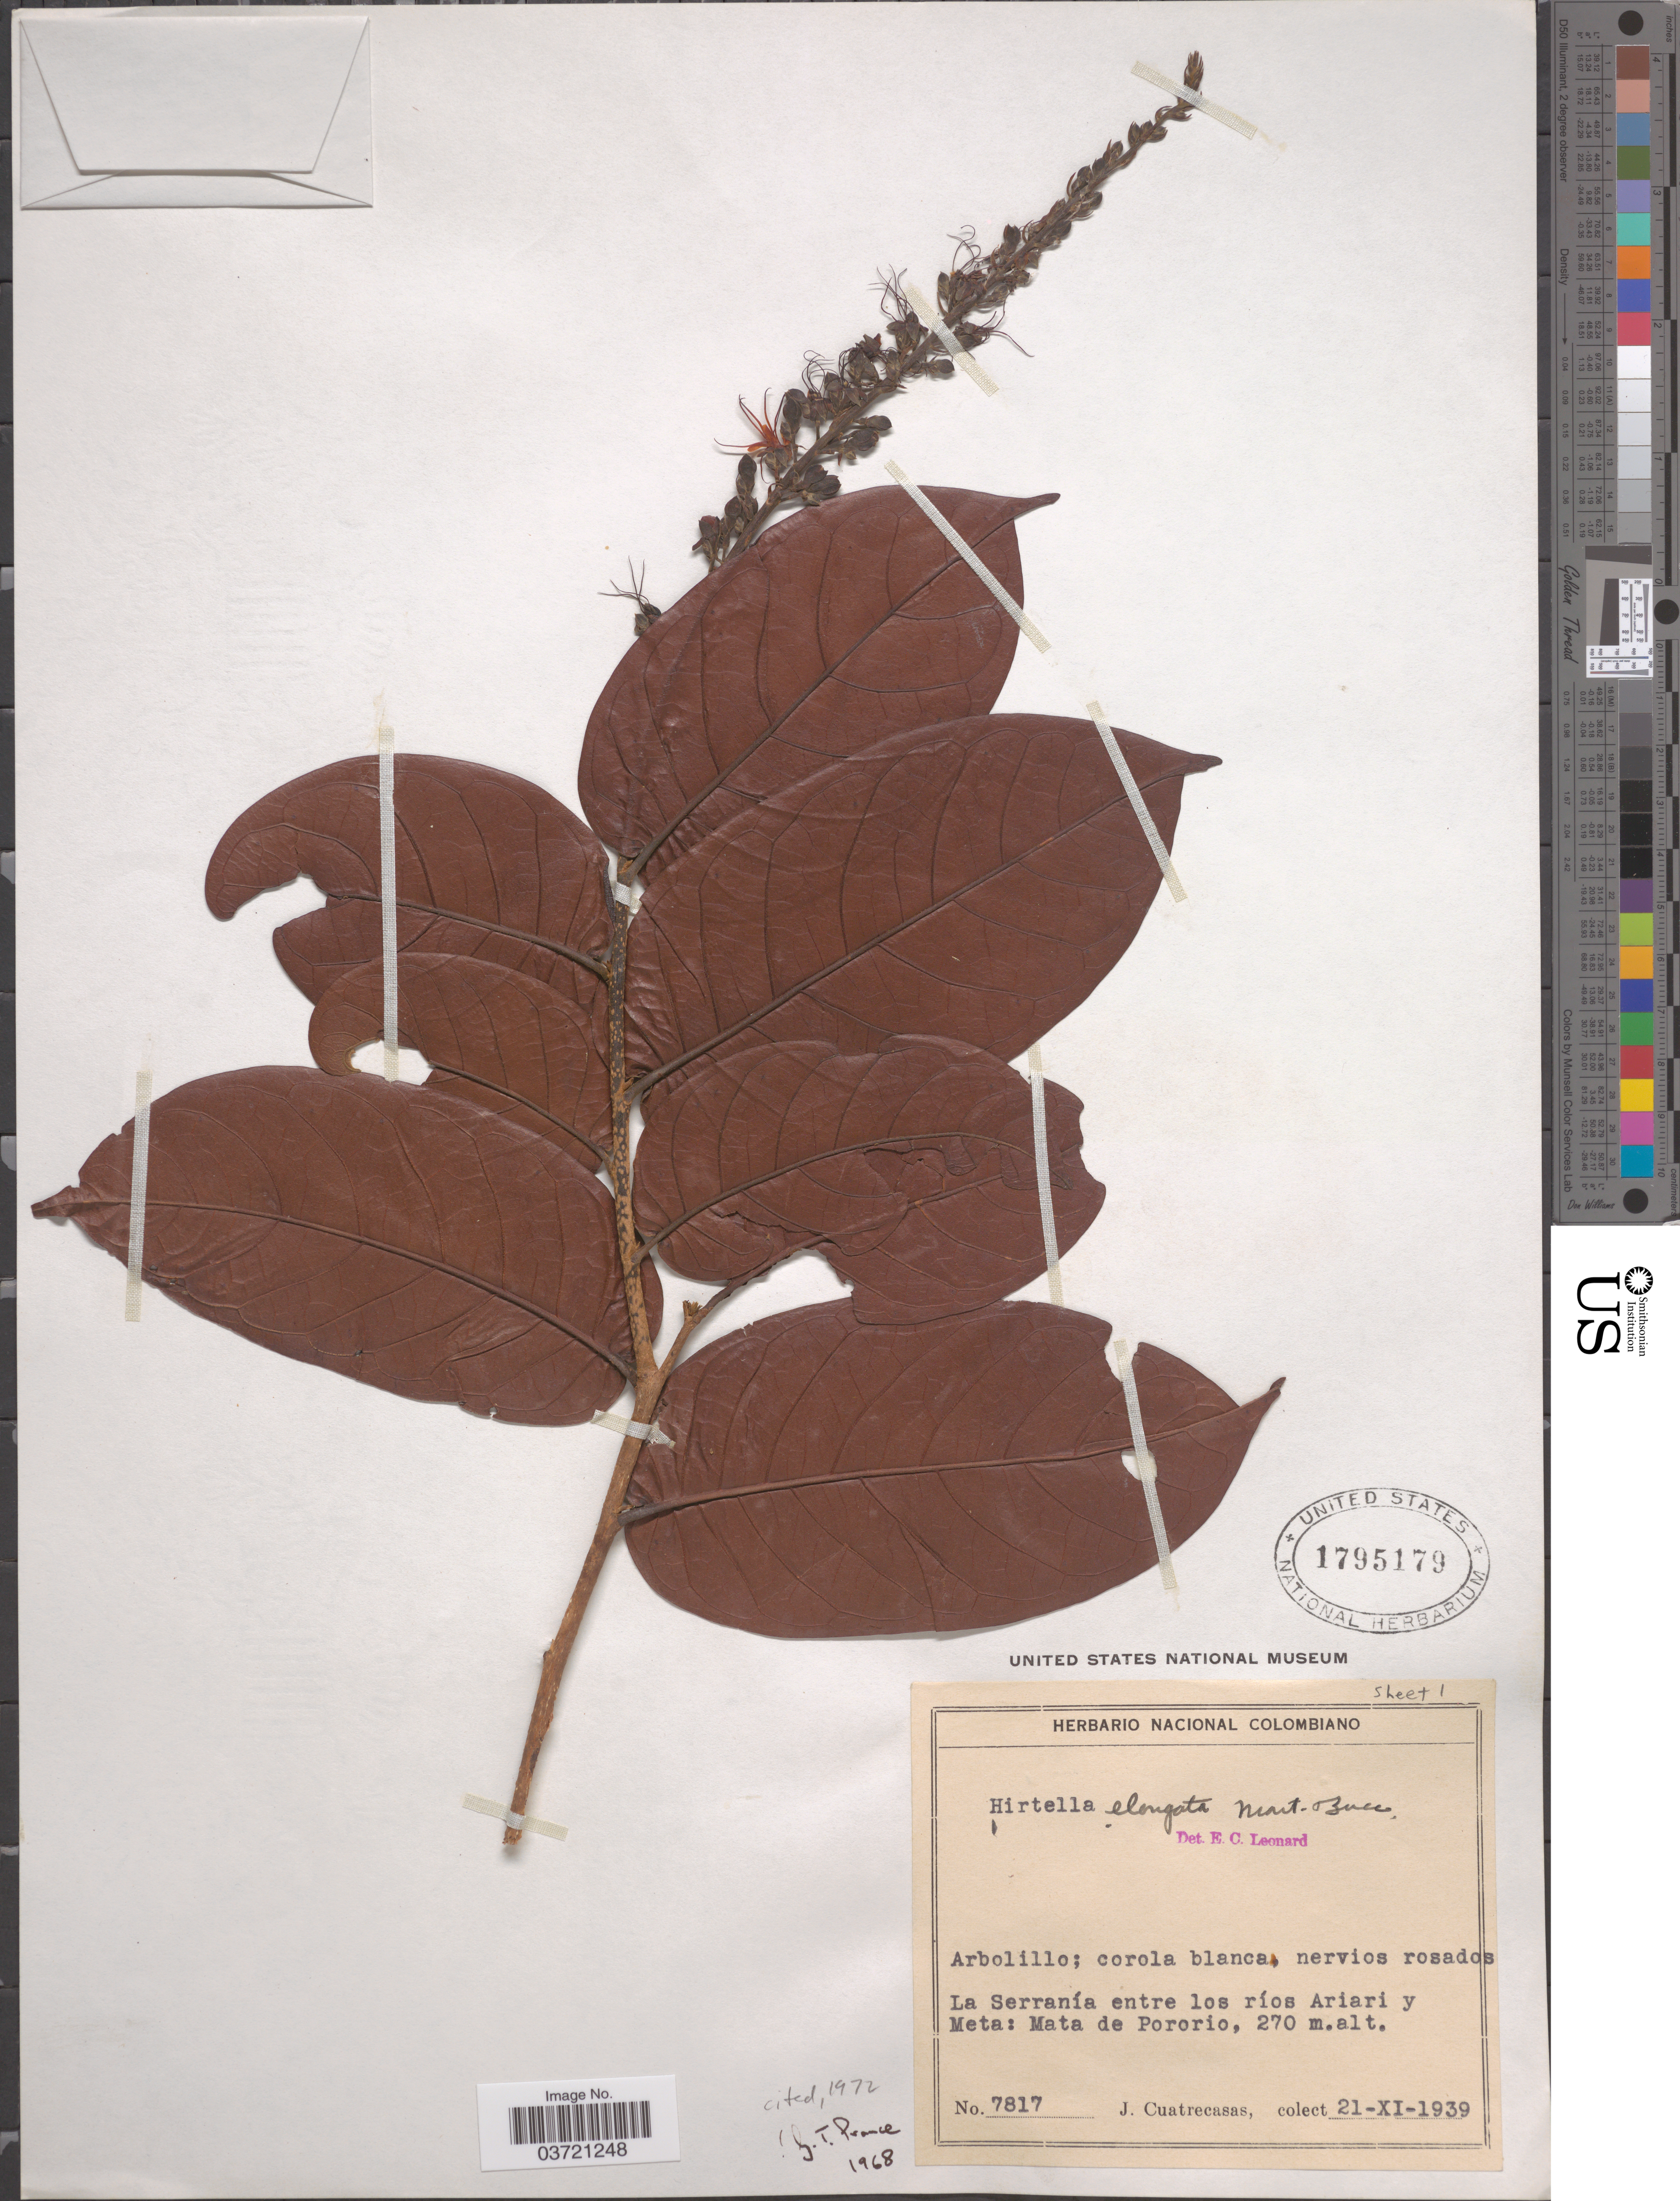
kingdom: Plantae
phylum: Tracheophyta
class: Magnoliopsida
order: Malpighiales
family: Chrysobalanaceae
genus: Hirtella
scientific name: Hirtella elongata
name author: Mart. & Zucc.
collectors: J. Cuatrecasas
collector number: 7817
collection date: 1939-11-21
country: Colombia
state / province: Meta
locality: La Serranía entre los ríos Ariari y Meta: Mata de Pororio.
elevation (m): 270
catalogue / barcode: US 1795179